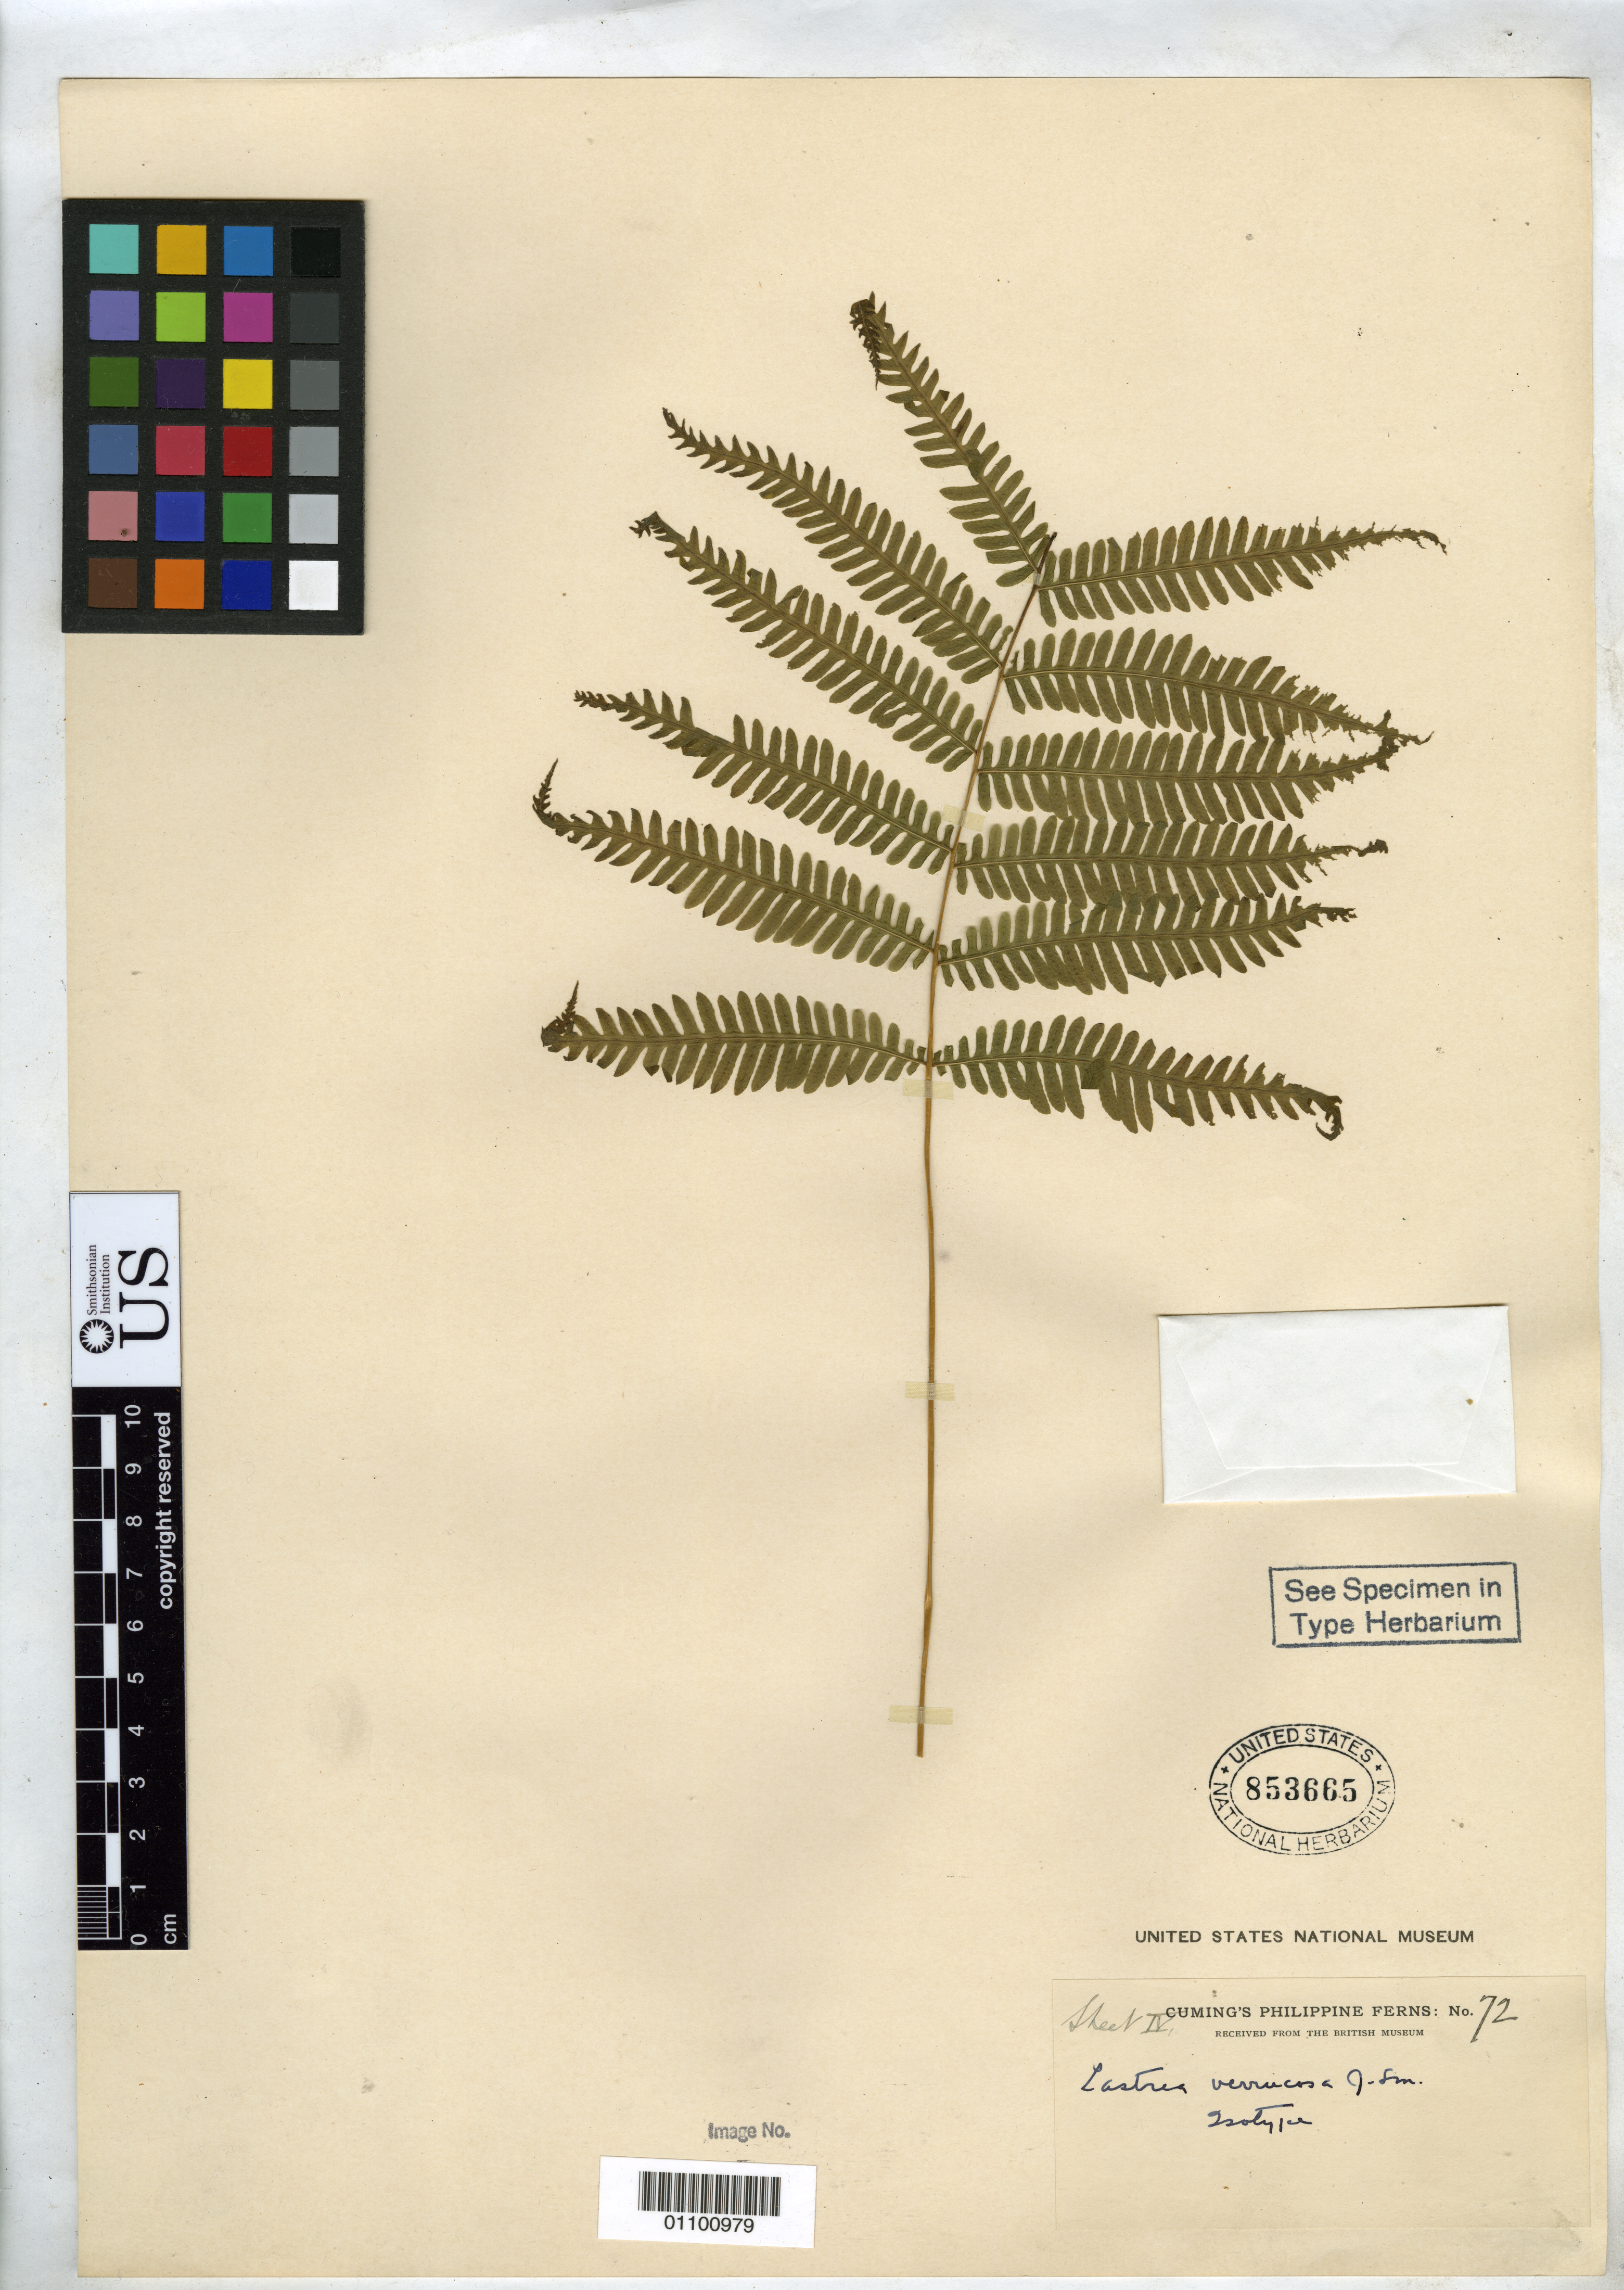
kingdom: Plantae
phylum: Tracheophyta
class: Polypodiopsida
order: Polypodiales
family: Thelypteridaceae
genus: Lastrea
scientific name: Lastrea verrucosa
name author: J. Sm. ex C. Presl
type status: Type Collection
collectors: H. Cuming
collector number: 72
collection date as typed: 1841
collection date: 1841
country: Philippines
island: Luzon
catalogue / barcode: US 853665